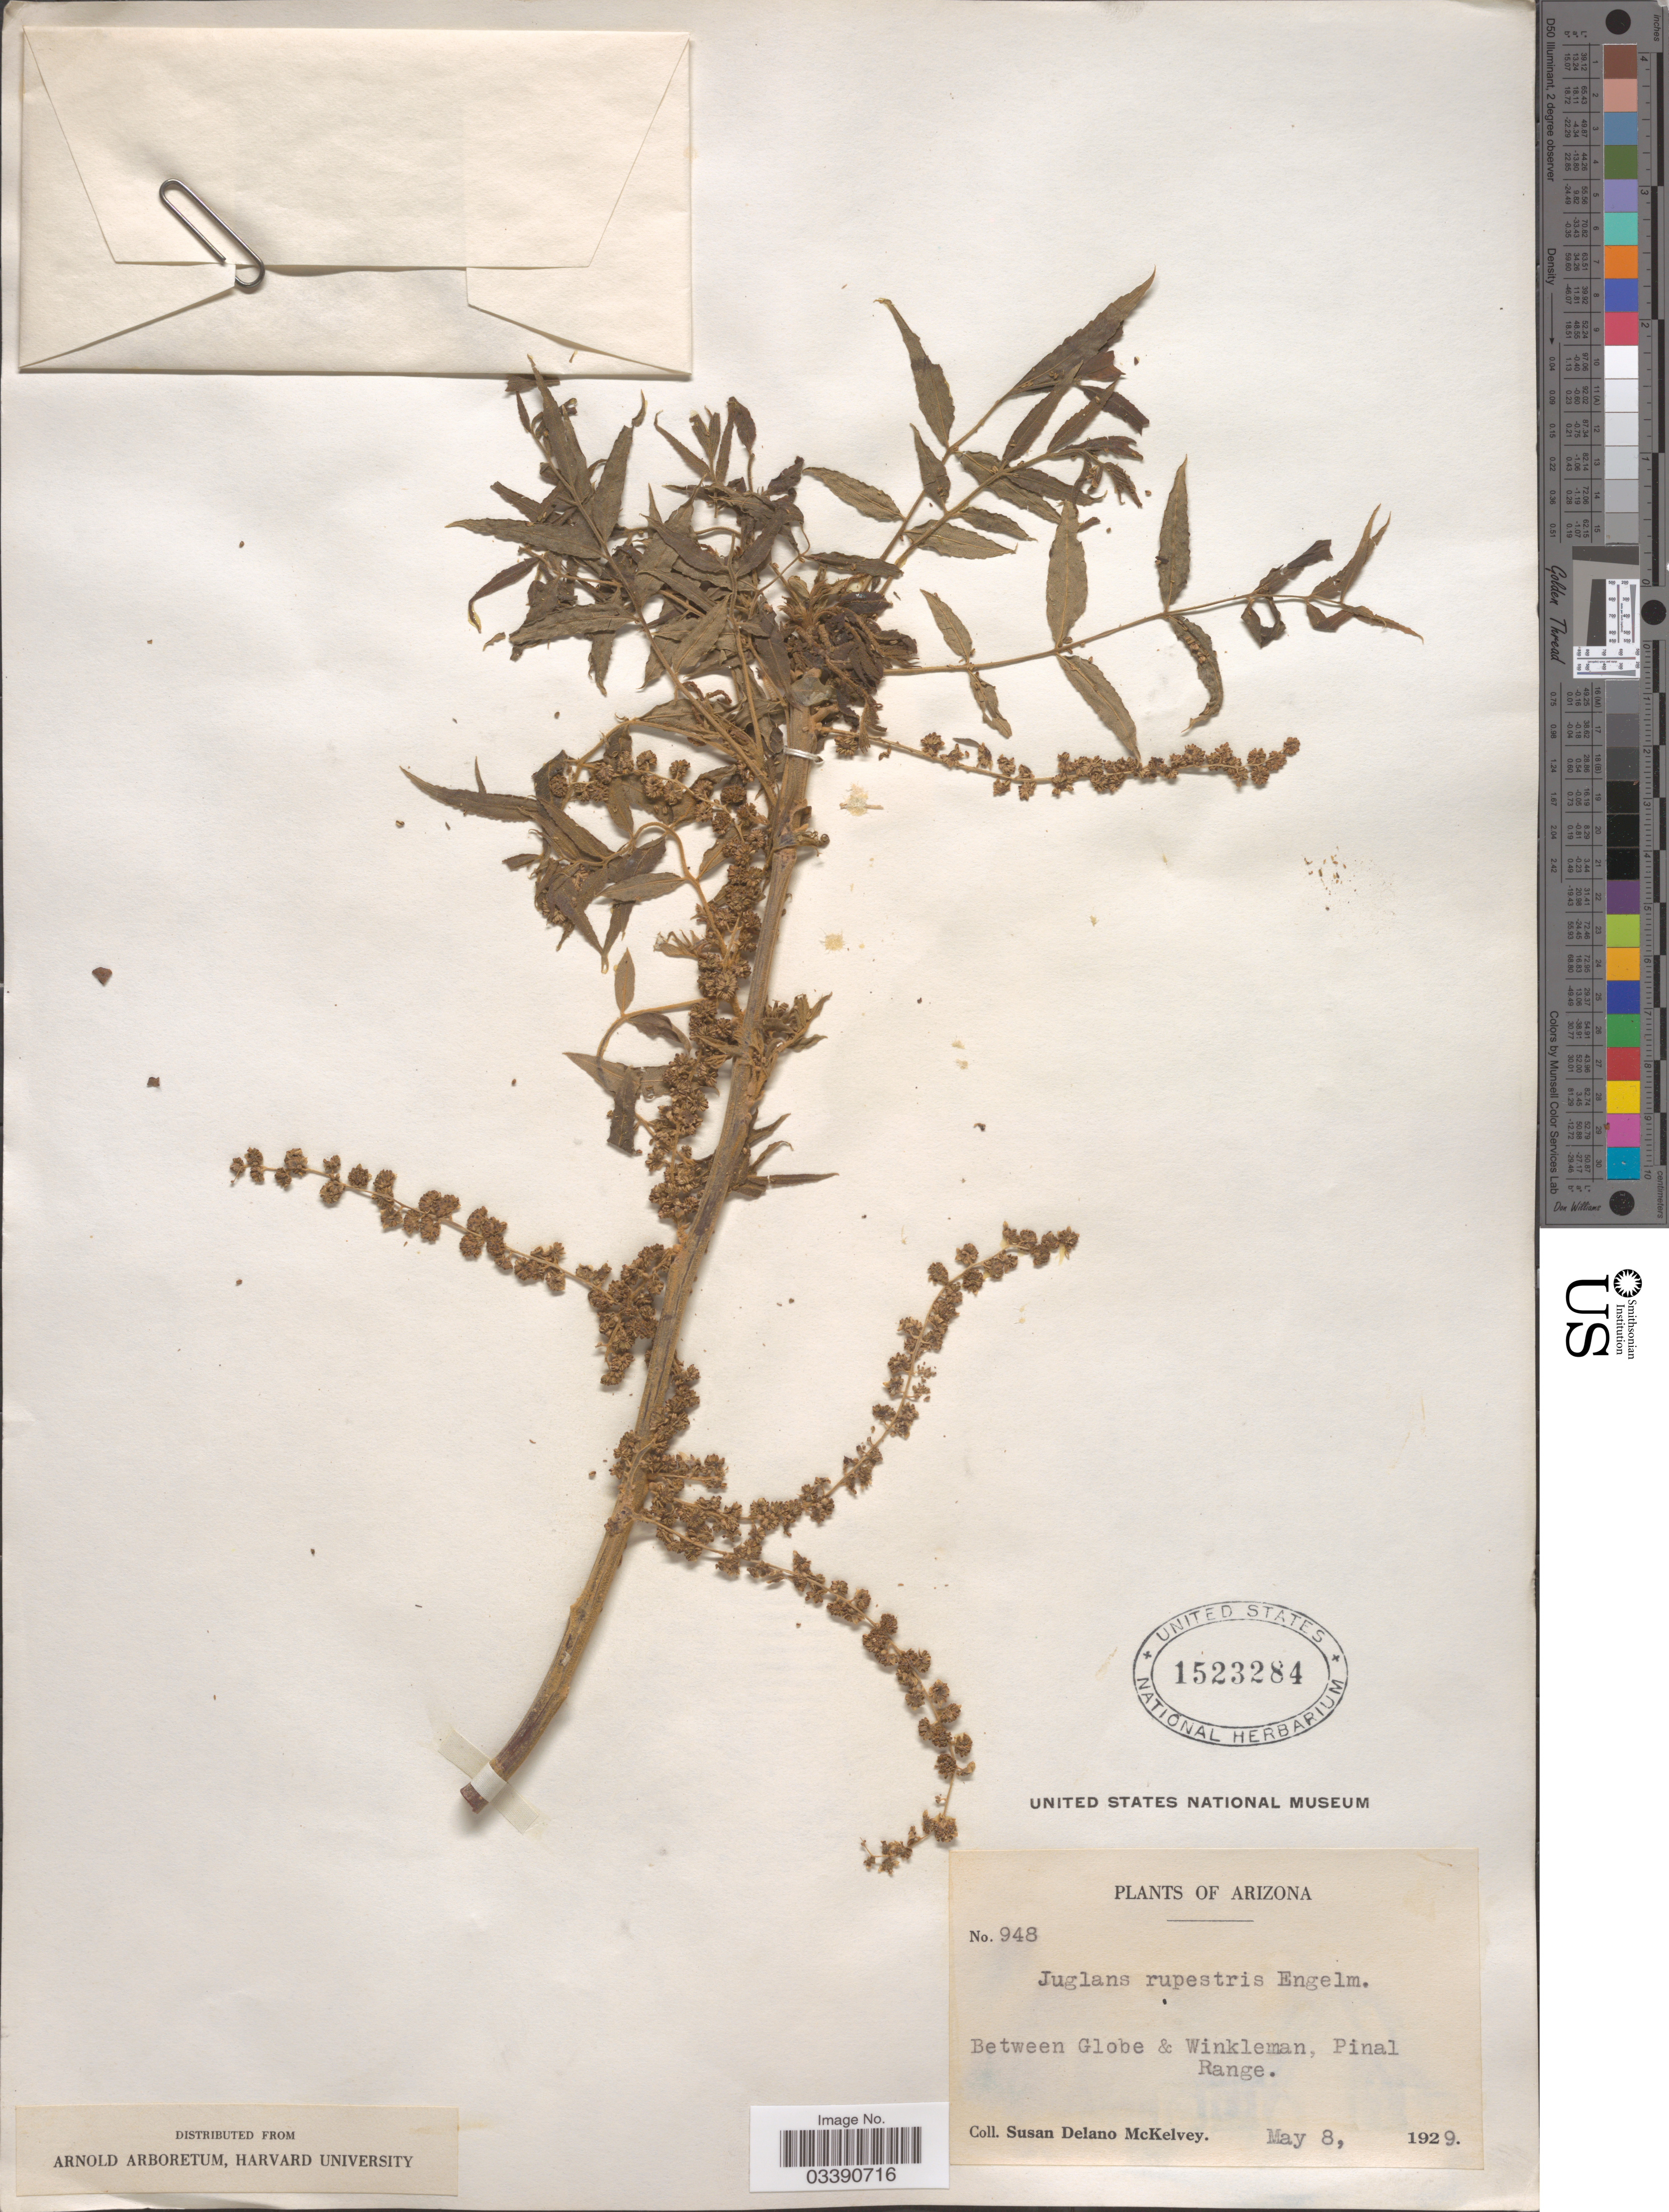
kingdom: Plantae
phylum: Tracheophyta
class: Magnoliopsida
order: Fagales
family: Juglandaceae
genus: Juglans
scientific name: Juglans microcarpa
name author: Berland. in Berland. & Chovell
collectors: S. A. McKelvey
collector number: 948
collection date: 1929-05-08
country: United States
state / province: Arizona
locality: Between Globe & Winkleman, Pinal Range.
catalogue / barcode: US 1523284